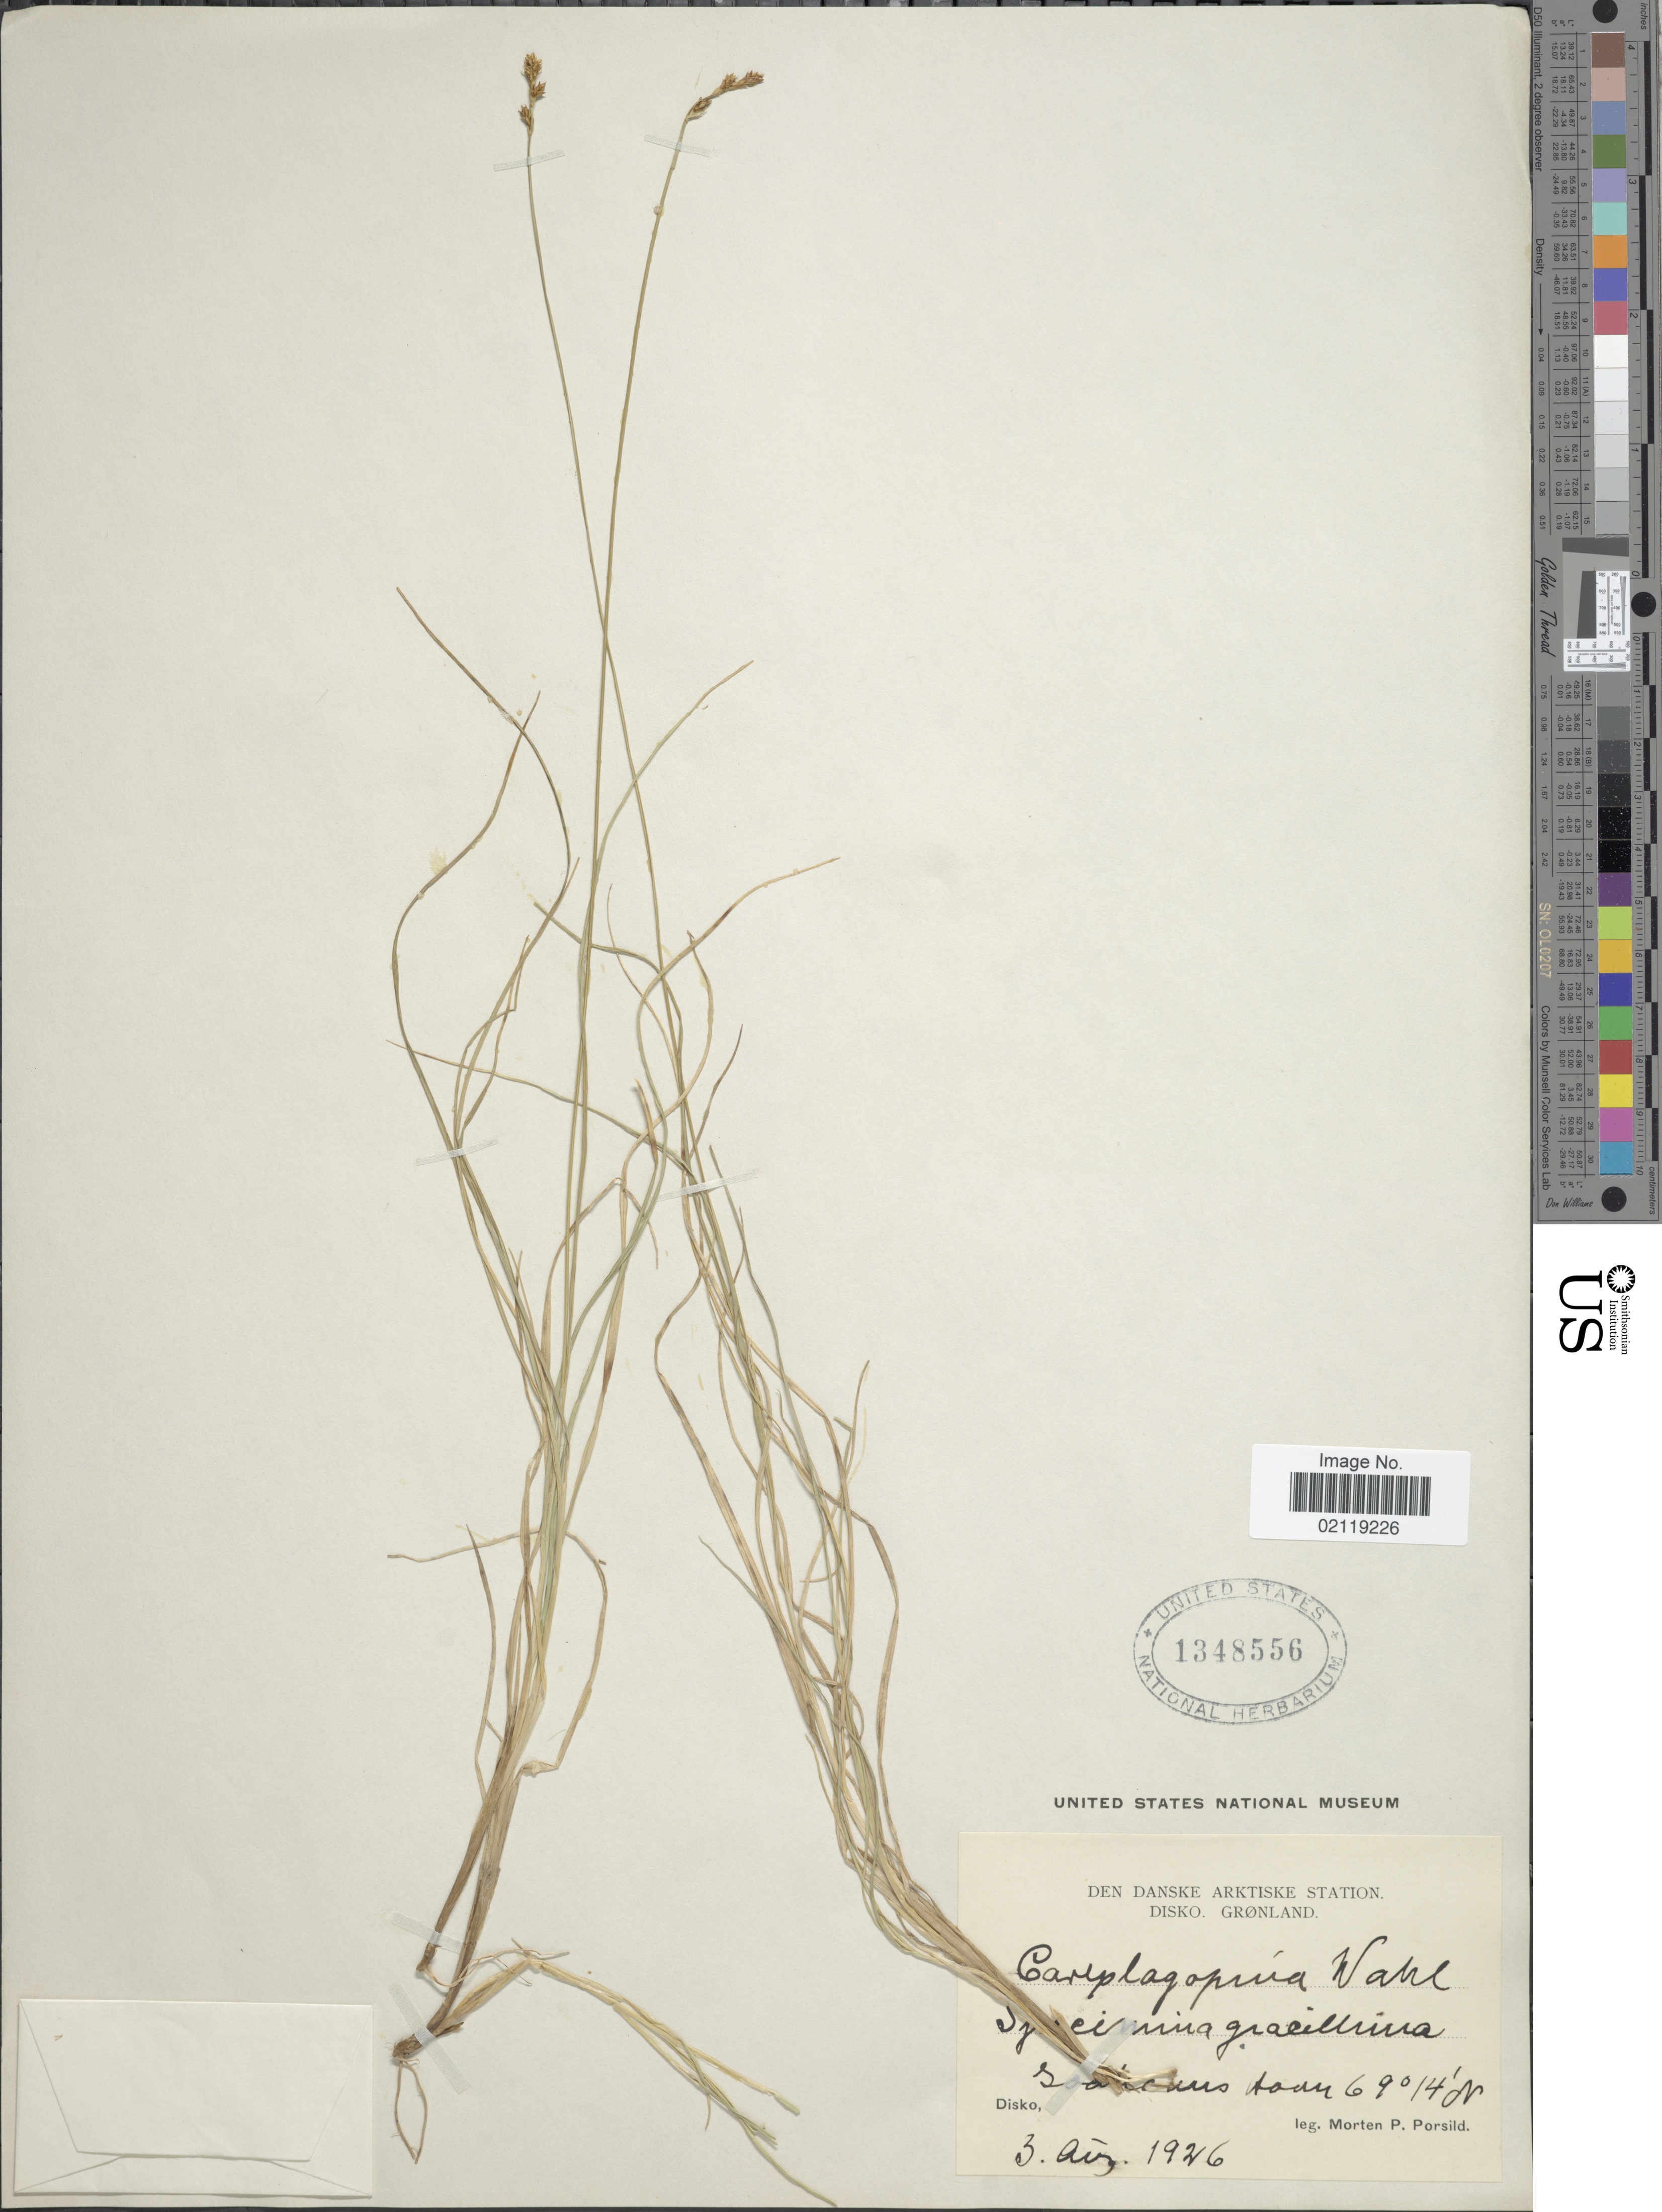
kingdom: Plantae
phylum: Tracheophyta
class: Liliopsida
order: Poales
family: Cyperaceae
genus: Carex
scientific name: Carex lachenalii subsp. lachenalii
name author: Schkuhr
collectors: M. P. Porsild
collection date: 1926-08-03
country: Greenland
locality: Den Danske Arktiske Station. Disko, Gronland. Soaticuns loam [interpreted]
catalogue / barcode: US 1348556